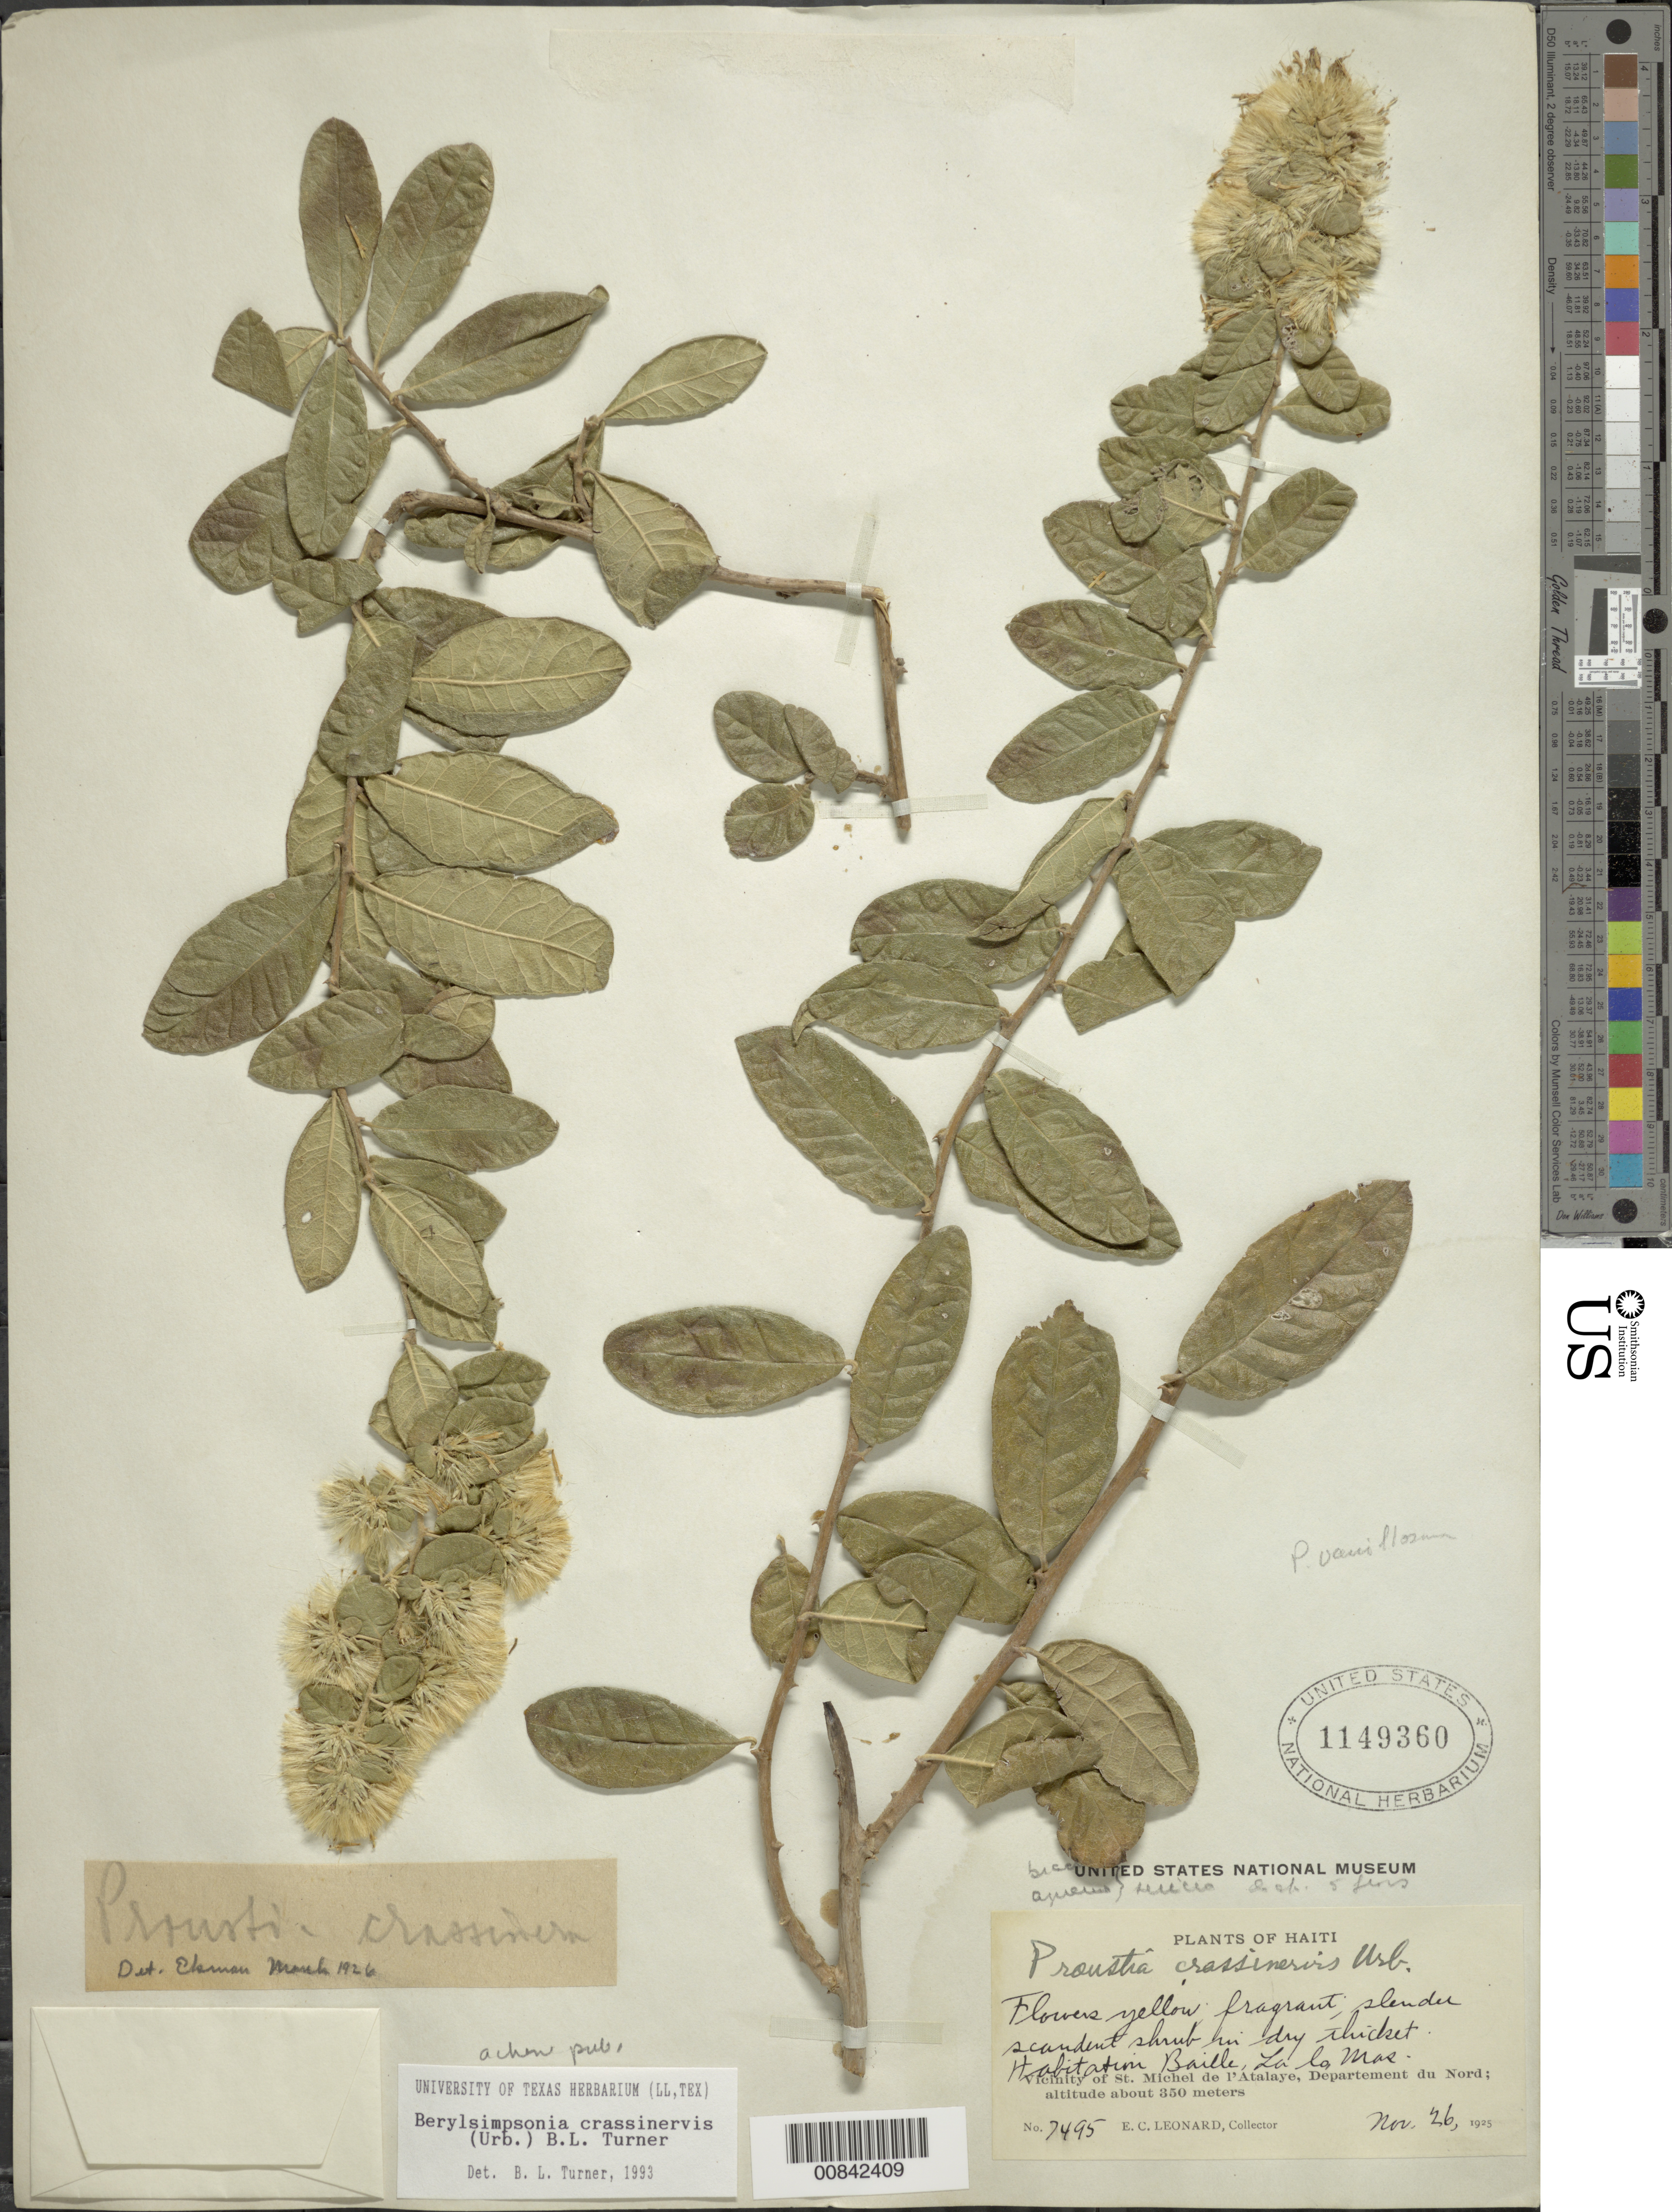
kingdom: Plantae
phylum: Tracheophyta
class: Magnoliopsida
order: Asterales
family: Asteraceae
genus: Berylsimpsonia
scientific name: Berylsimpsonia crassinervis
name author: (Urb.) B.L. Turner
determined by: Turner, B. L.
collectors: E. C. Leonard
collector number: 7495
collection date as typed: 26 Nov 1925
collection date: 1925-11-26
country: Haiti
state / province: Artibonite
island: Hispaniola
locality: Vicinity of St. Michel de l'Atalaye, Habitation Baille, La lo Mas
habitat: Dry thicket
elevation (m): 350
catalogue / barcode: US 1149360